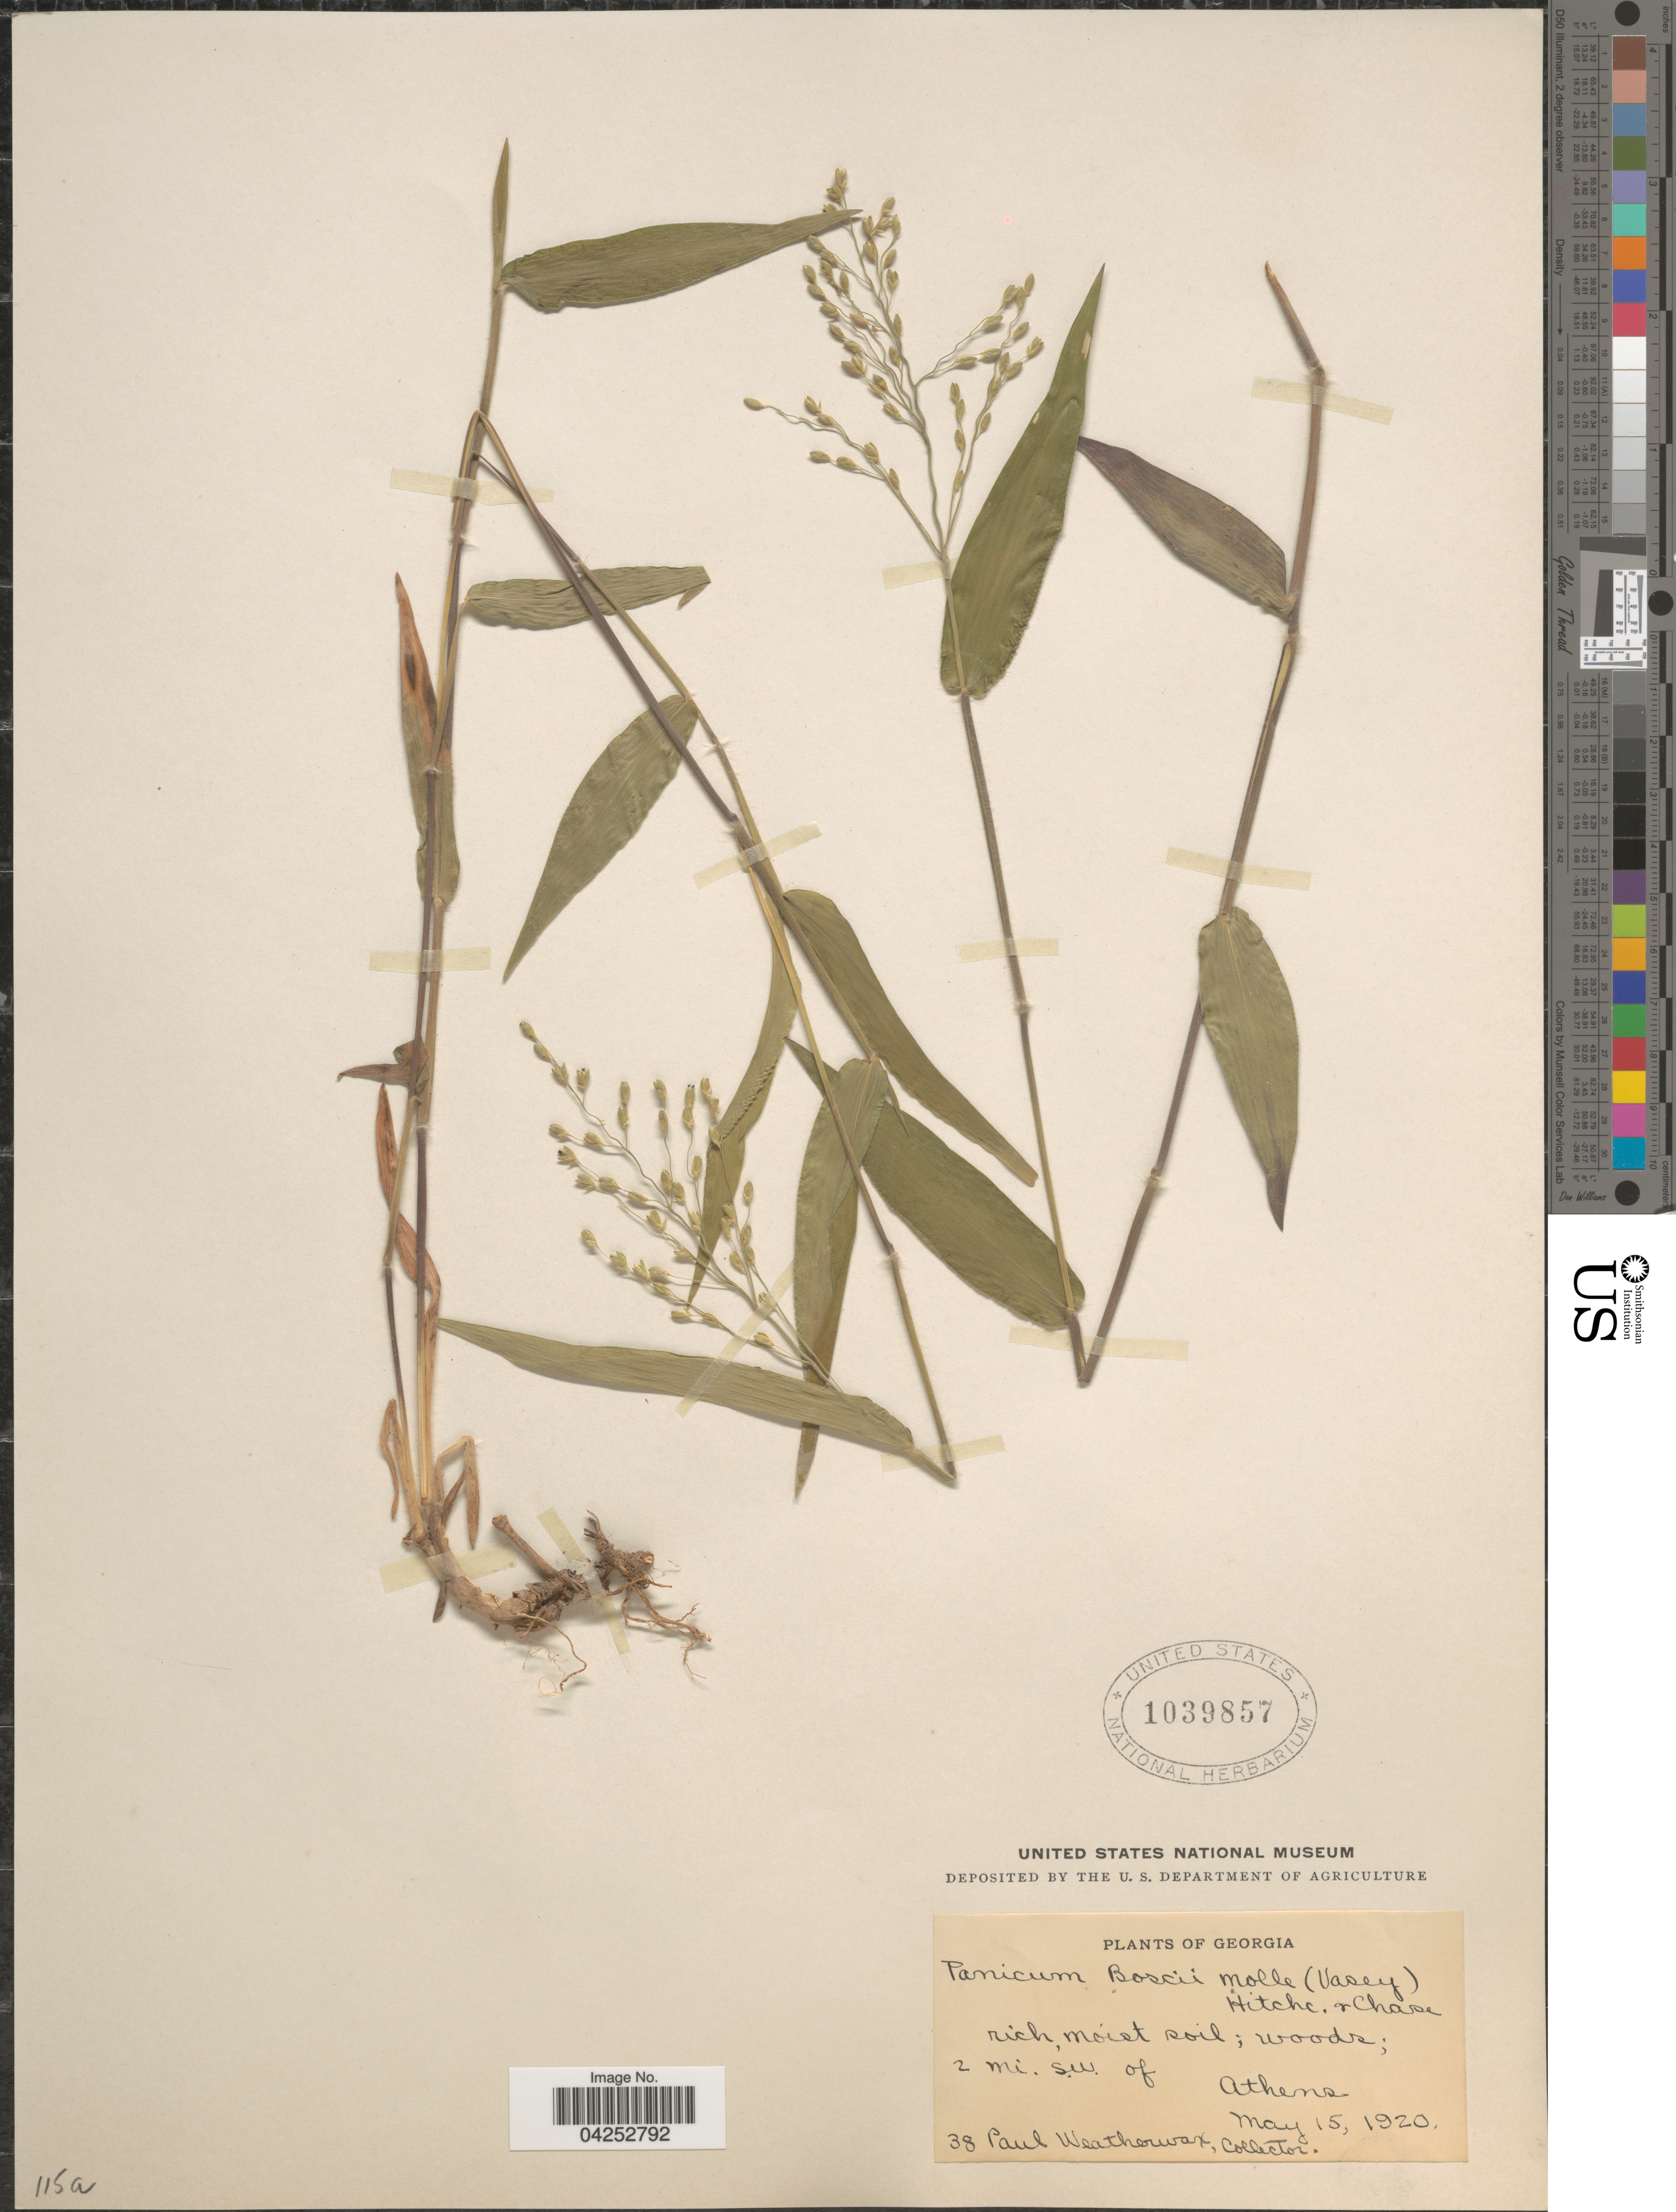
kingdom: Plantae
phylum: Tracheophyta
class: Liliopsida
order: Poales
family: Poaceae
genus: Dichanthelium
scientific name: Dichanthelium boscii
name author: (Poir.) Gould & C.A. Clark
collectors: P. Weatherwax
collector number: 38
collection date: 1920-05-15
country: United States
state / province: Georgia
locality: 2 mi. S.W. of Athens.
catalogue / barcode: US 1039857